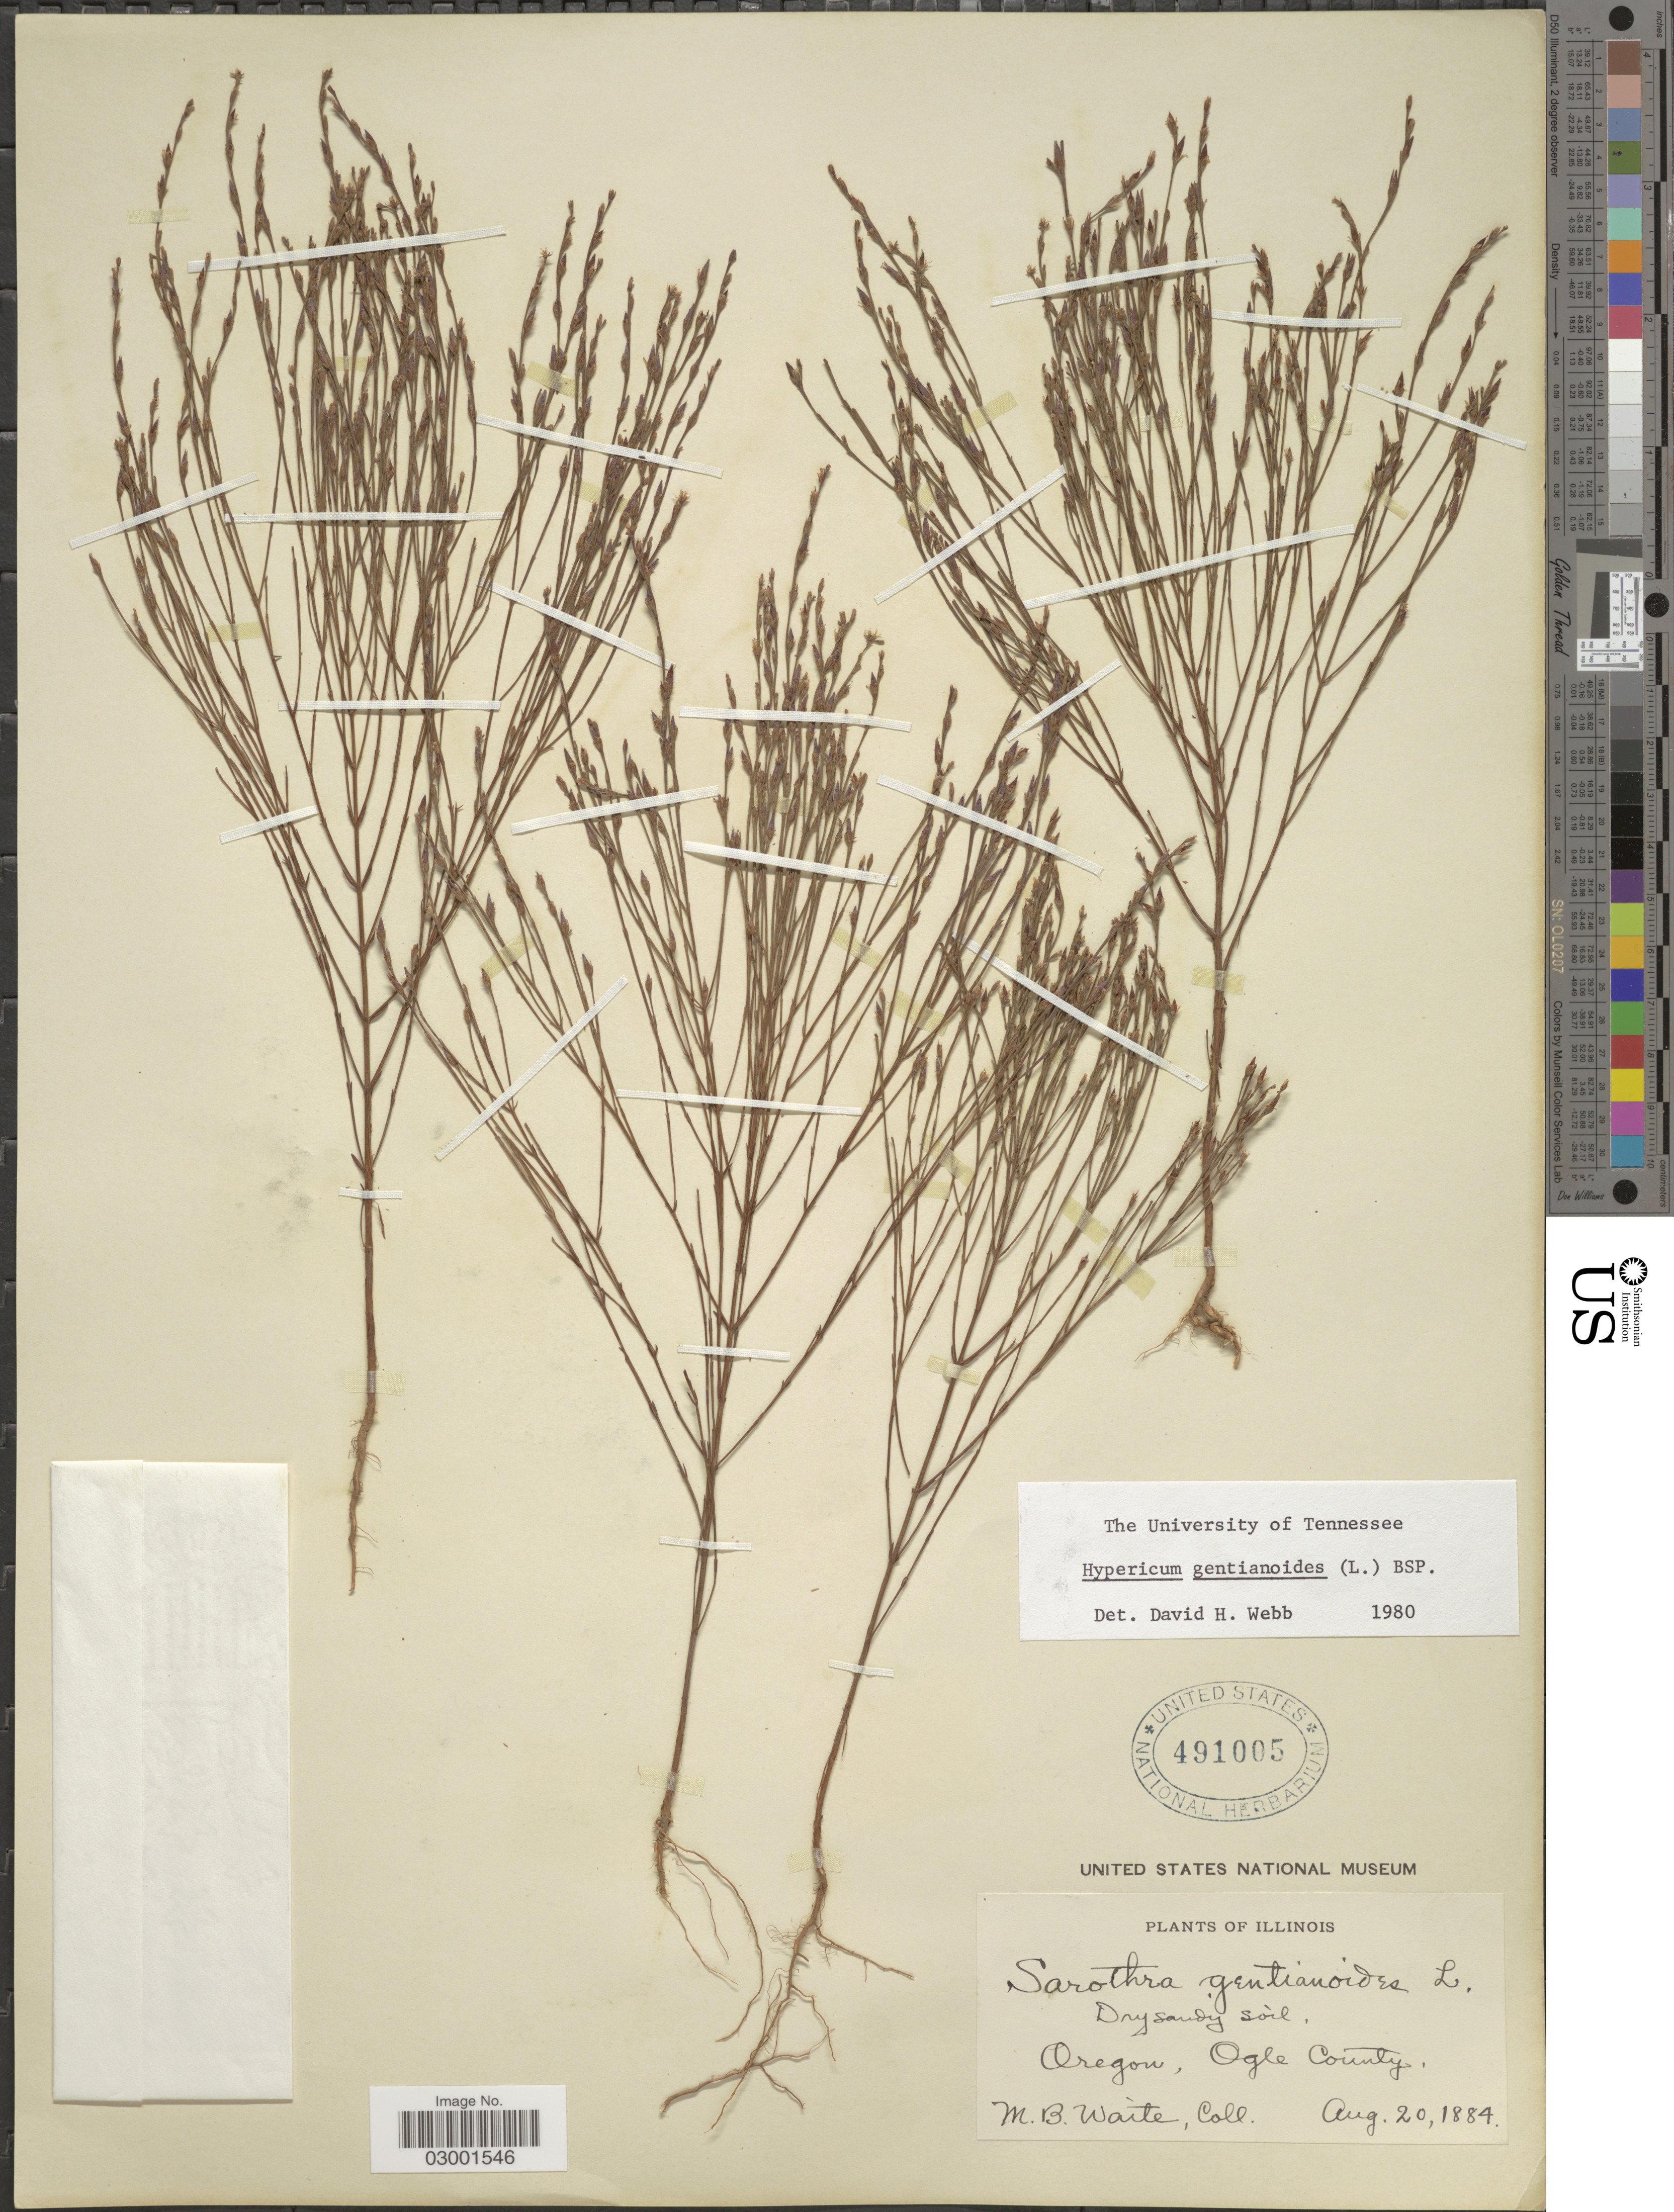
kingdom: Plantae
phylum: Tracheophyta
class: Magnoliopsida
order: Malpighiales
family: Hypericaceae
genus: Hypericum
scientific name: Hypericum gentianoides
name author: (L.) Britton, Stearns & Poggenb.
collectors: M. B. Waite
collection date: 1884-08-20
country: United States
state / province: Illinois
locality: Oregon, Ogle County.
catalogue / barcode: US 491005